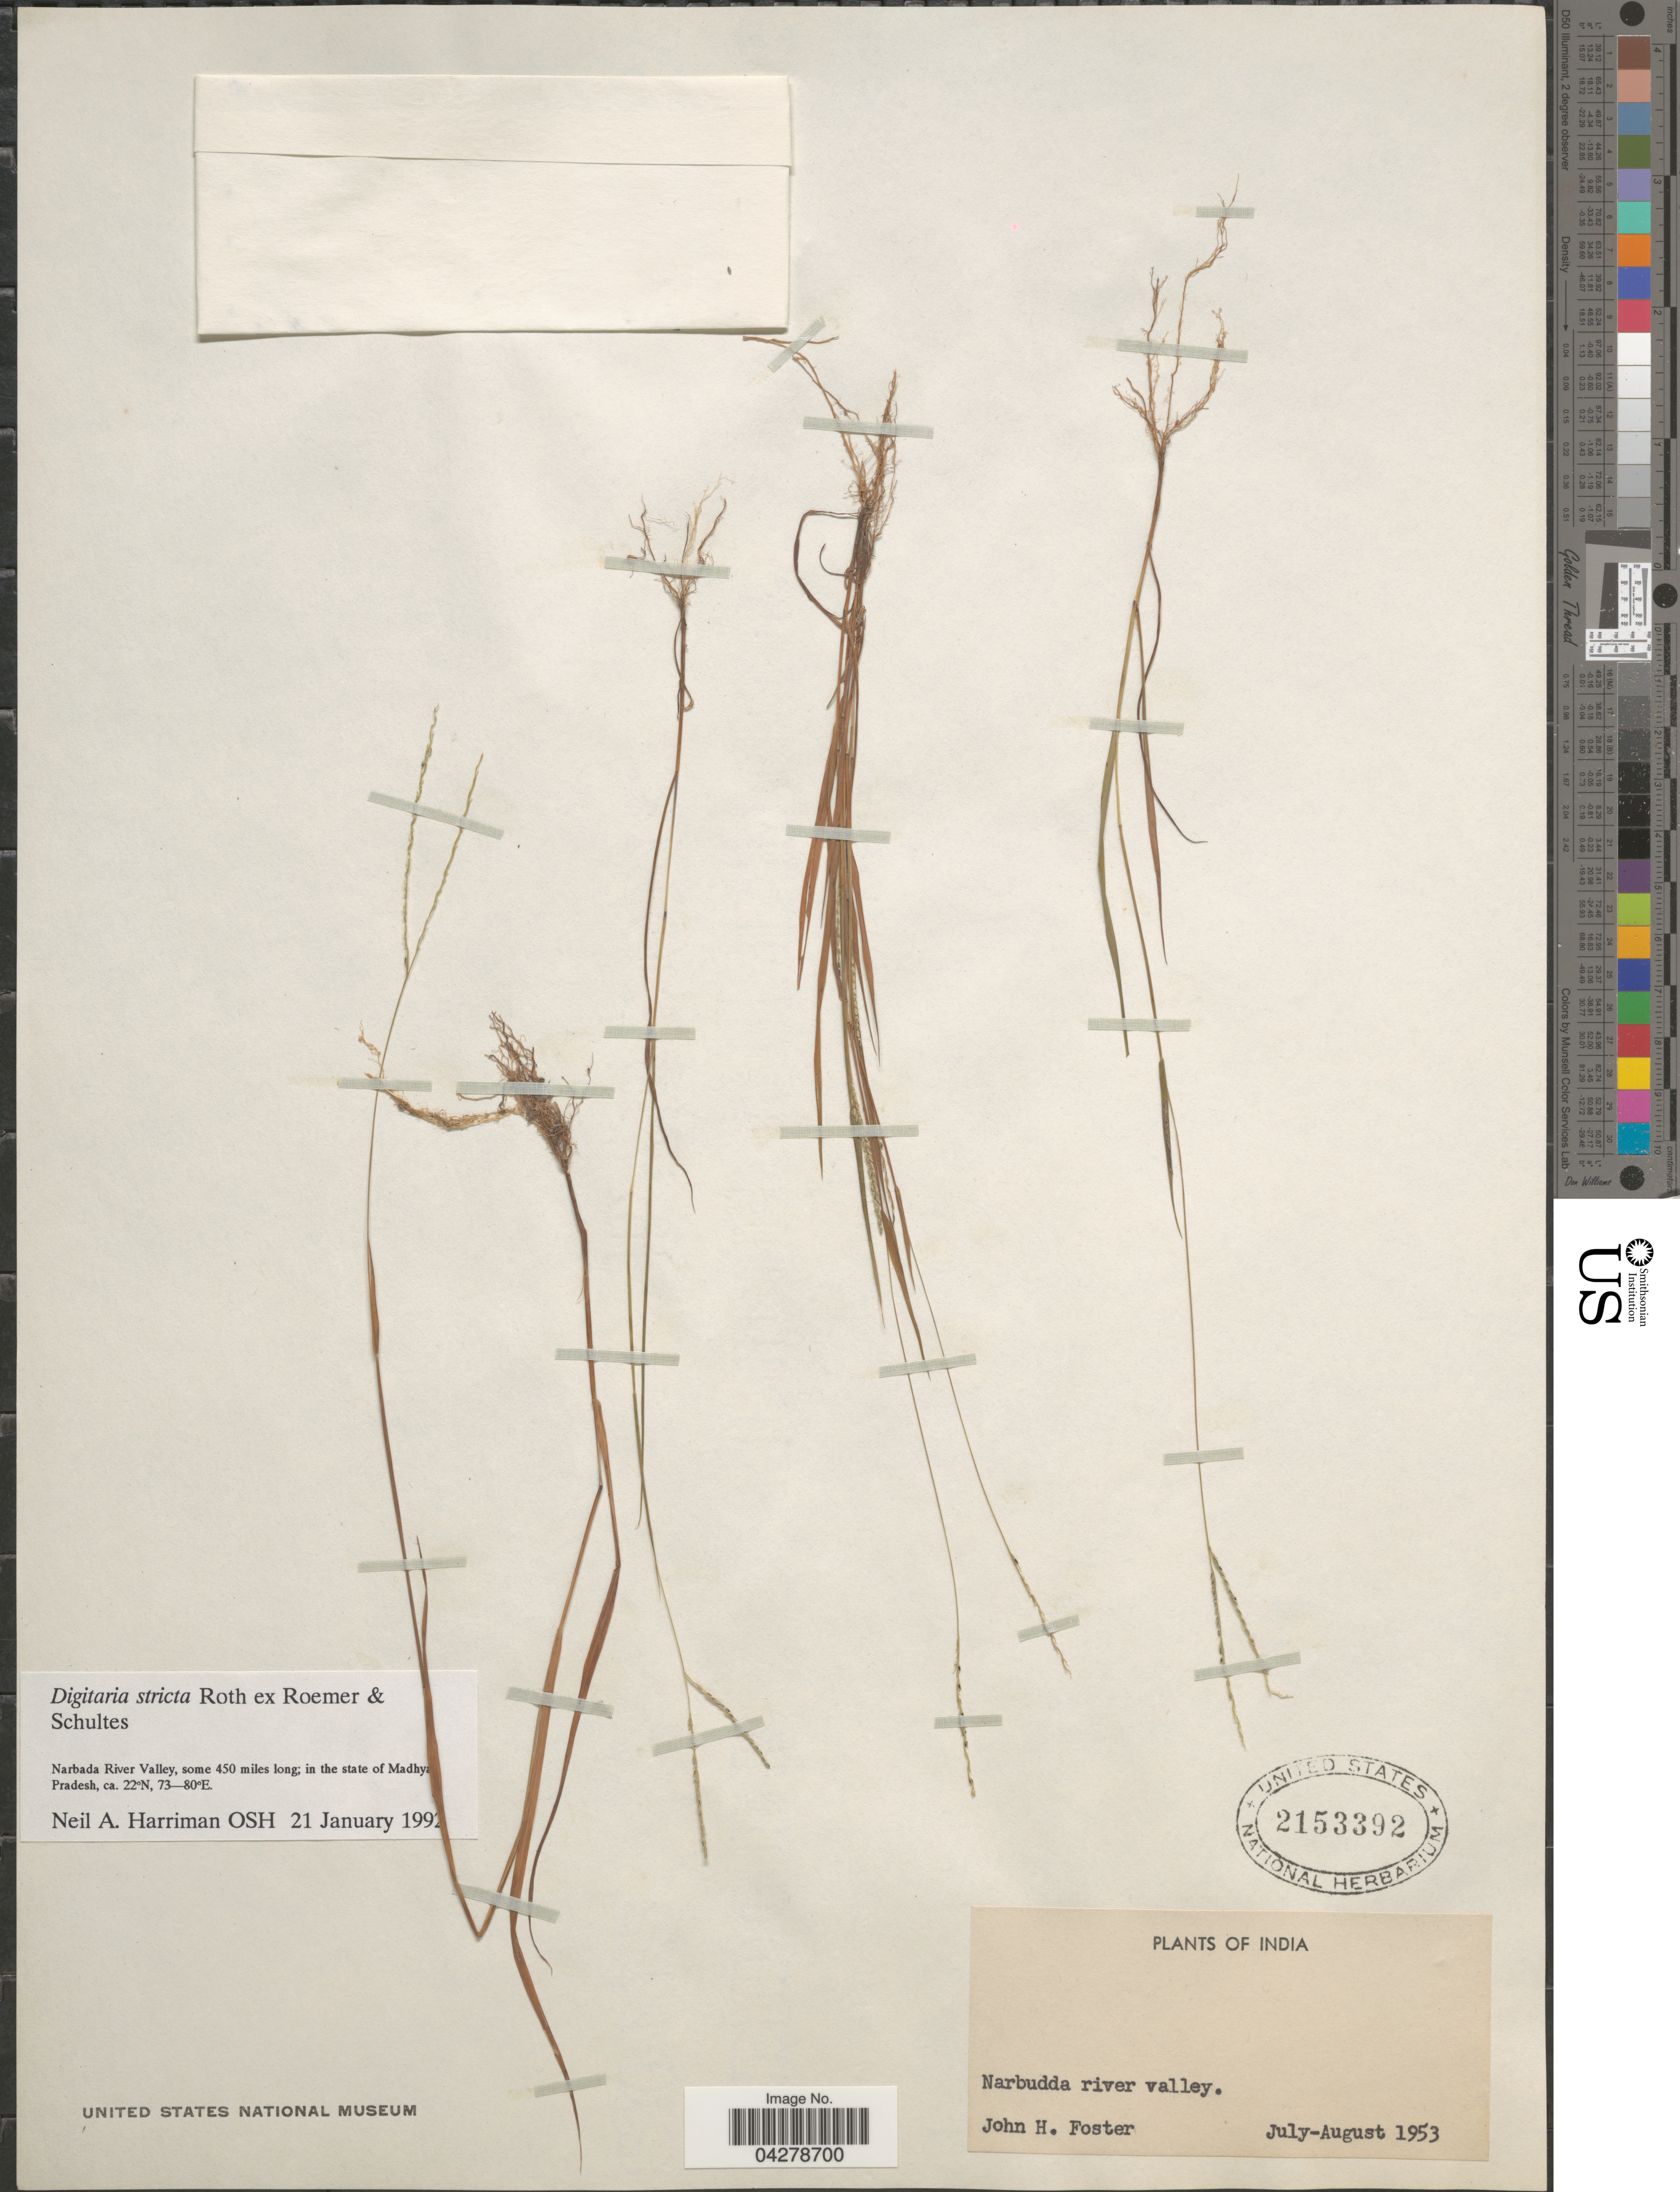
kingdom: Plantae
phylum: Tracheophyta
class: Liliopsida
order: Poales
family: Poaceae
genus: Digitaria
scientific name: Digitaria stricta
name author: Roth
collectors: J. Foster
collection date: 1953-07/1953-08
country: India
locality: Narbudda river valley.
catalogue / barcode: US 2153392